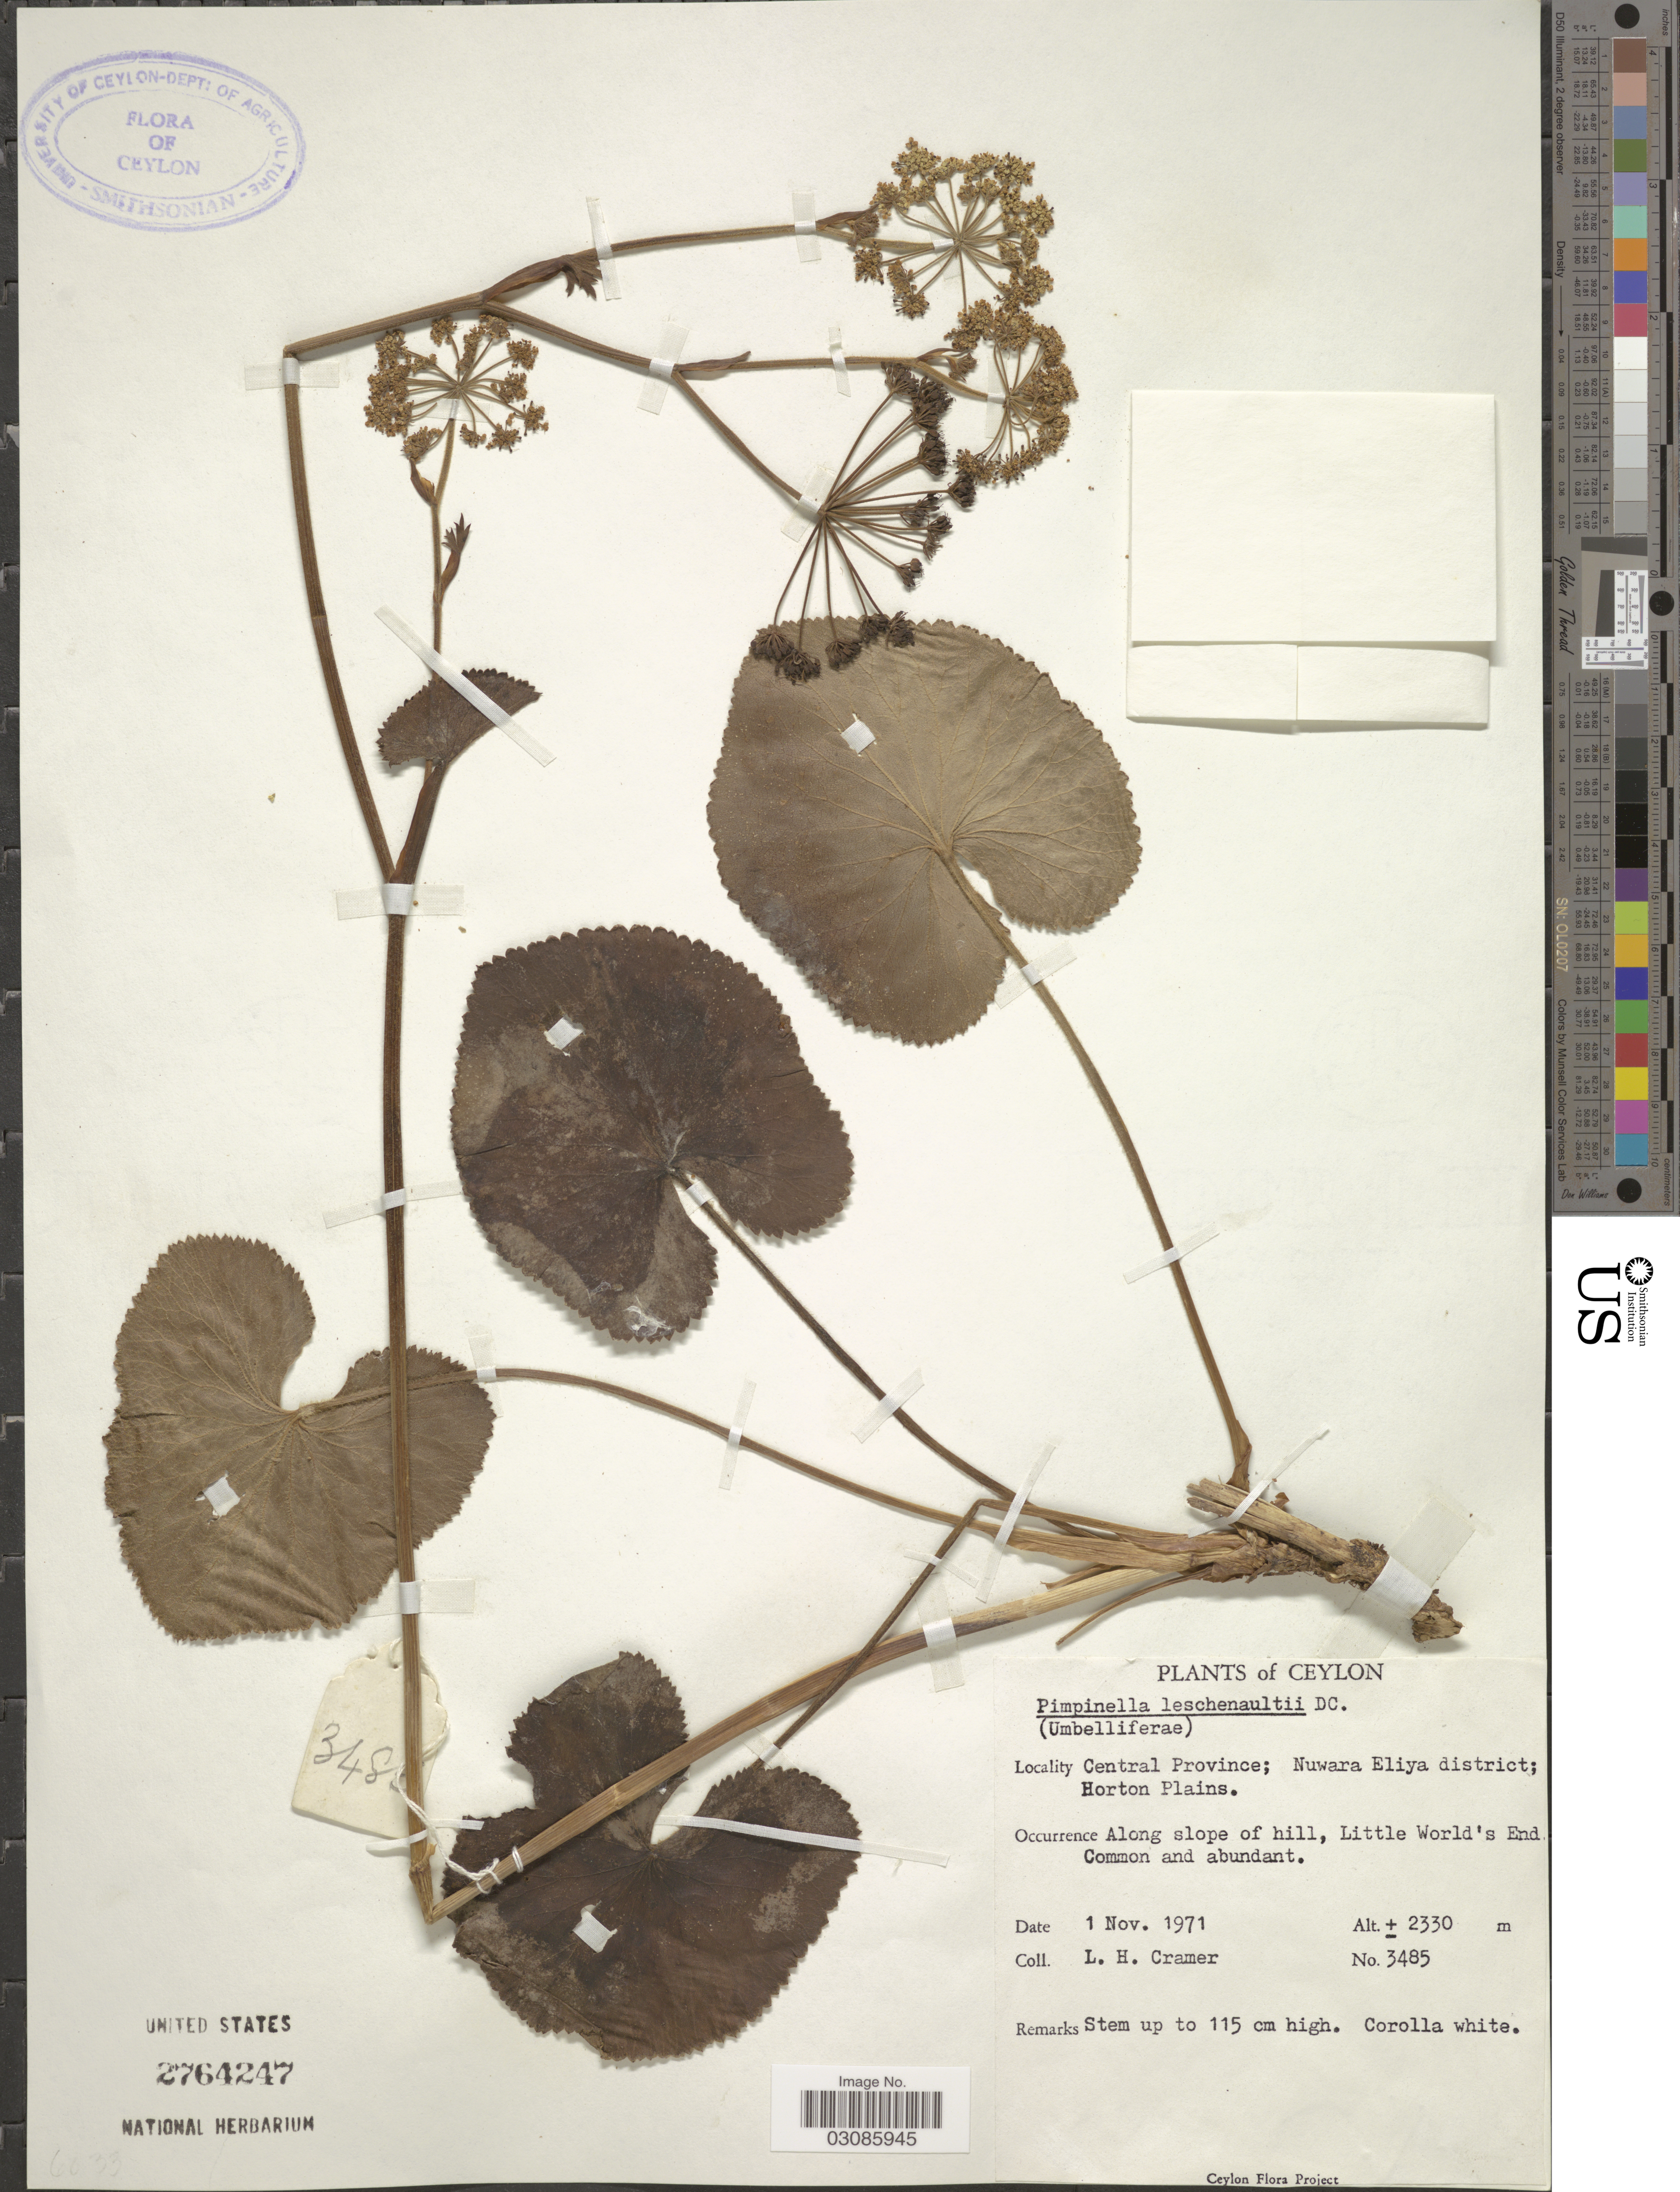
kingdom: Plantae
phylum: Tracheophyta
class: Magnoliopsida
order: Apiales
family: Apiaceae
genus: Pimpinella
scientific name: Pimpinella leschenaultii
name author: DC.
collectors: L. H. Cramer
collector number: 3485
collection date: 1971-11-01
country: Sri Lanka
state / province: Central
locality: Ceylon, Nuwara Eliya district; Horton Plains. Along slope of hill, Little World's End.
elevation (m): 2330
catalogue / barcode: US 2764247